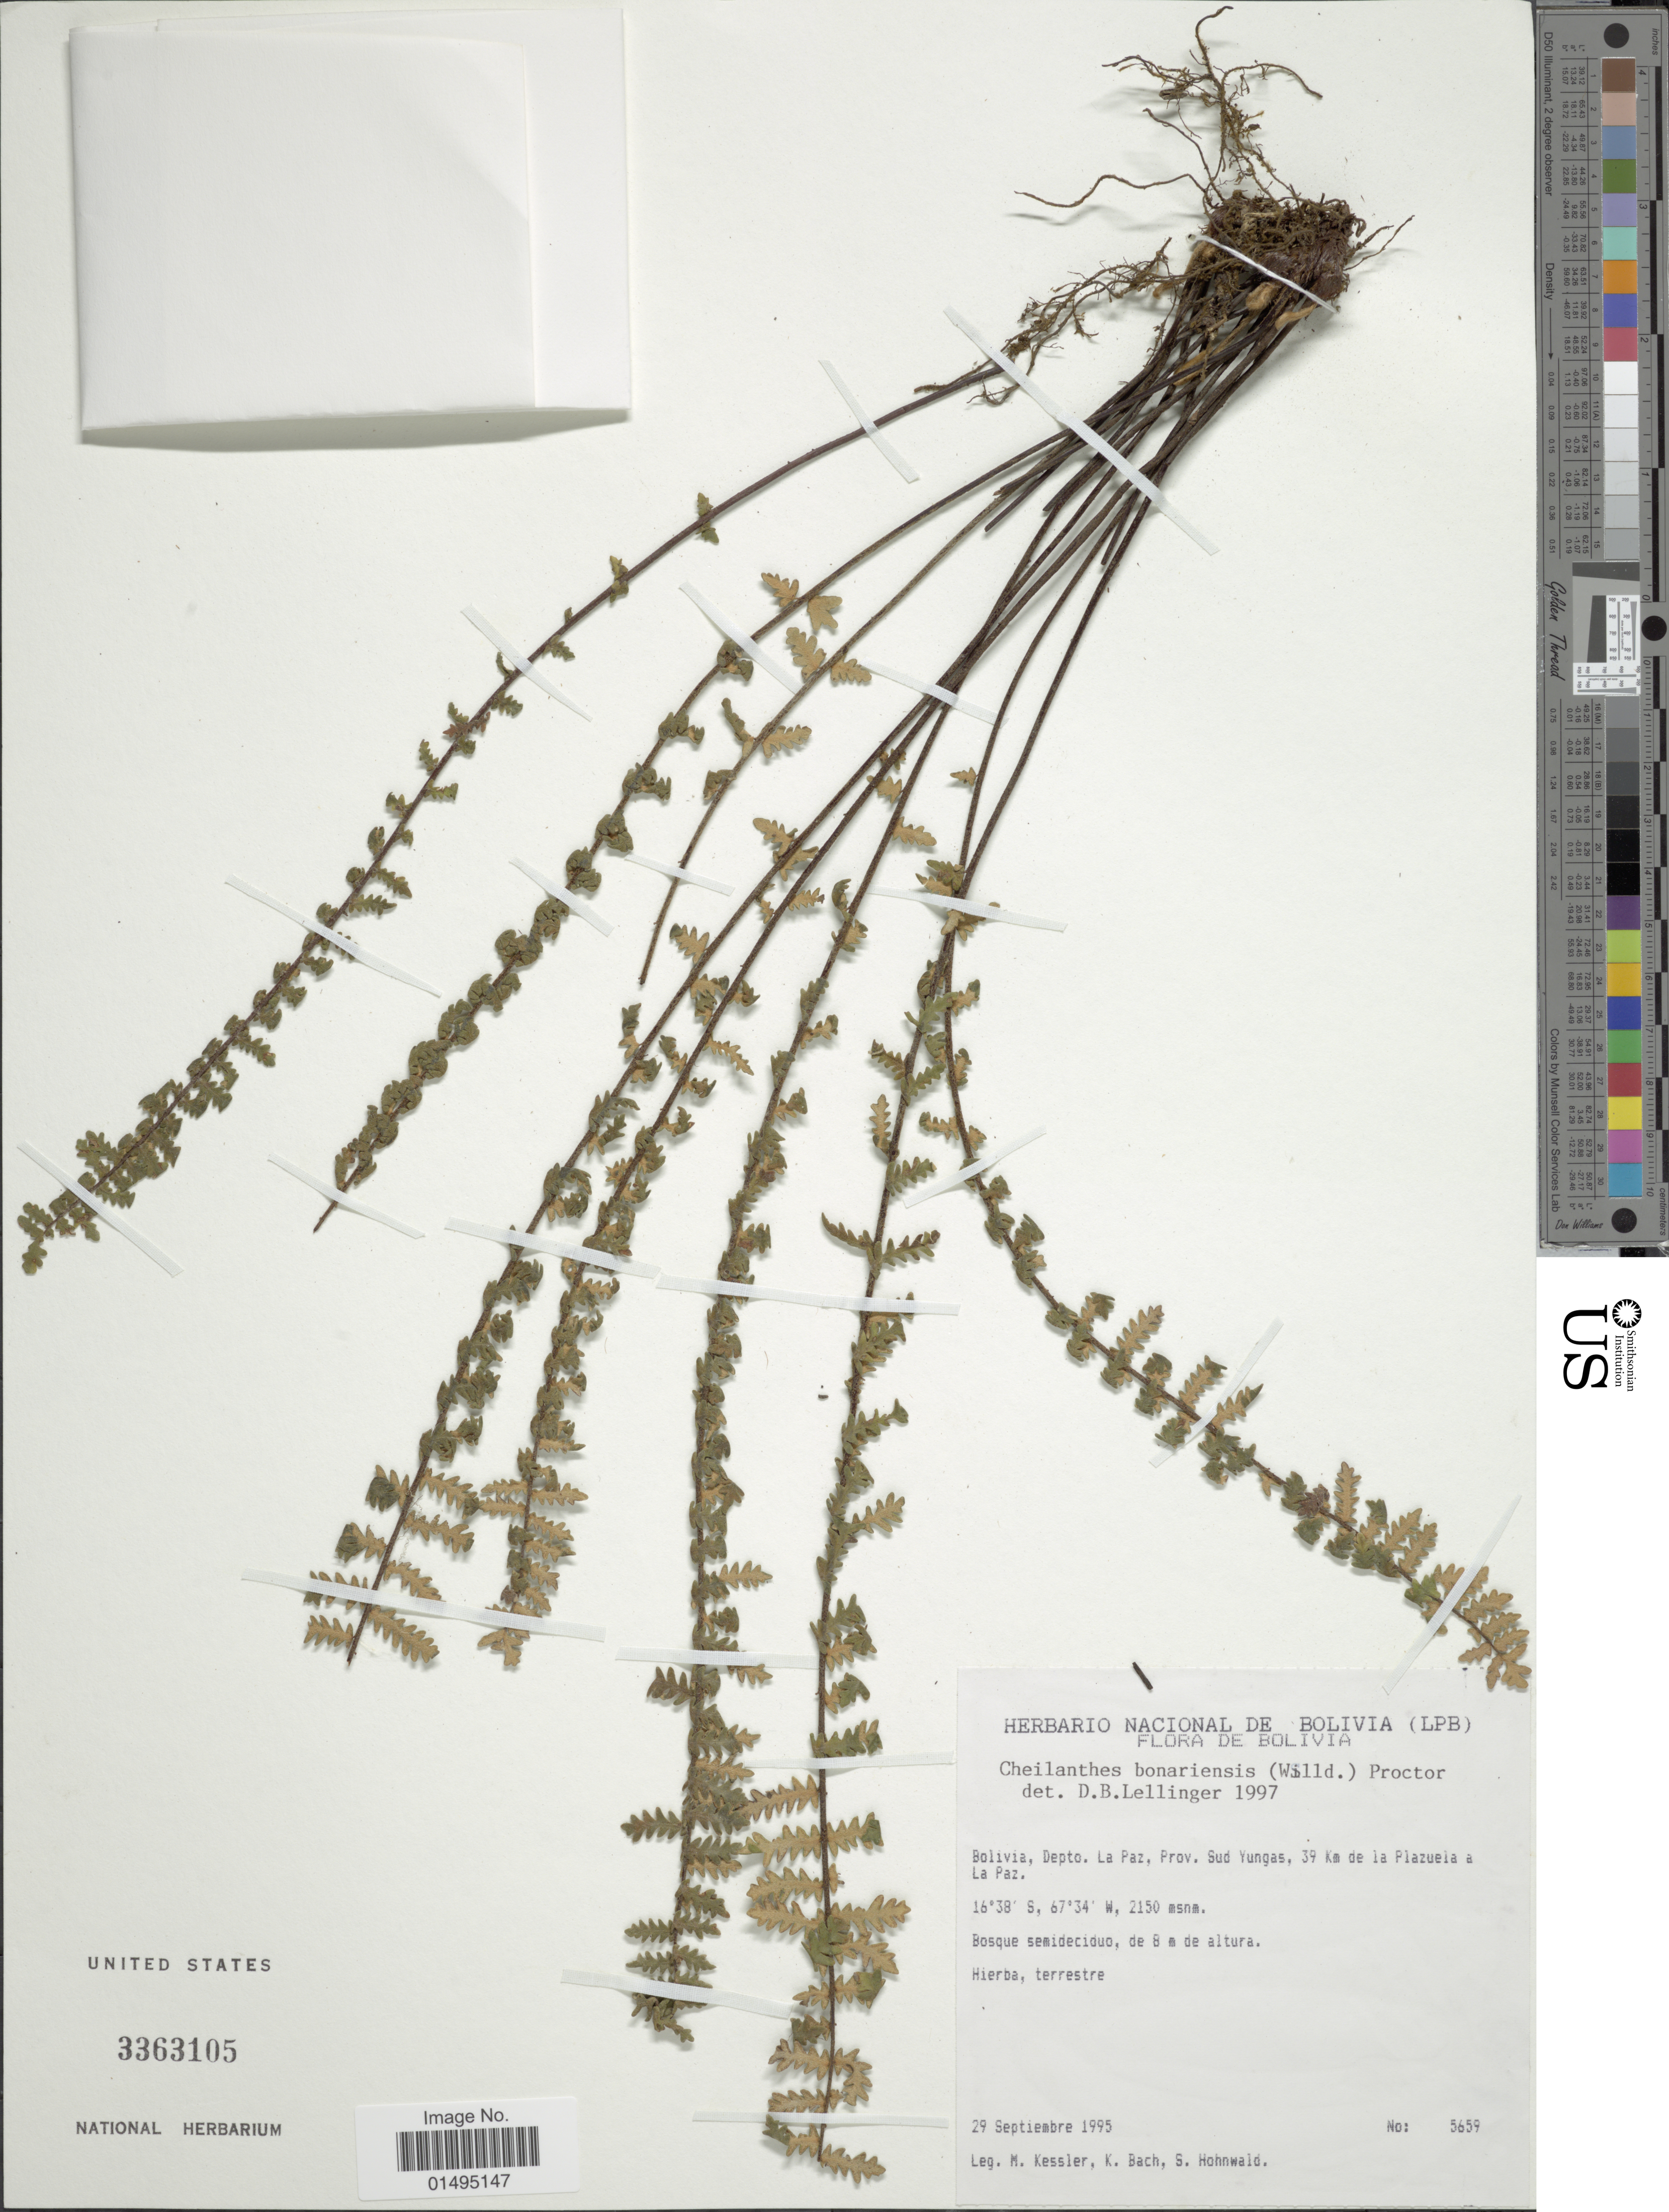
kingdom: Plantae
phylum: Tracheophyta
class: Polypodiopsida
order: Polypodiales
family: Pteridaceae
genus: Myriopteris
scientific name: Myriopteris aurea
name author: (Poir.) Grusz & Windham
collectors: M. Kessler, K. Bach & S. Hohnwald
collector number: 5659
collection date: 1995-09-29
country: Bolivia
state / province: La Paz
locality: Bolivia, Depto. La Paz, Prov. Sud Yungas, 39 Km de la Plazuela a La Paz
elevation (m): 2150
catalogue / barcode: US 3363105